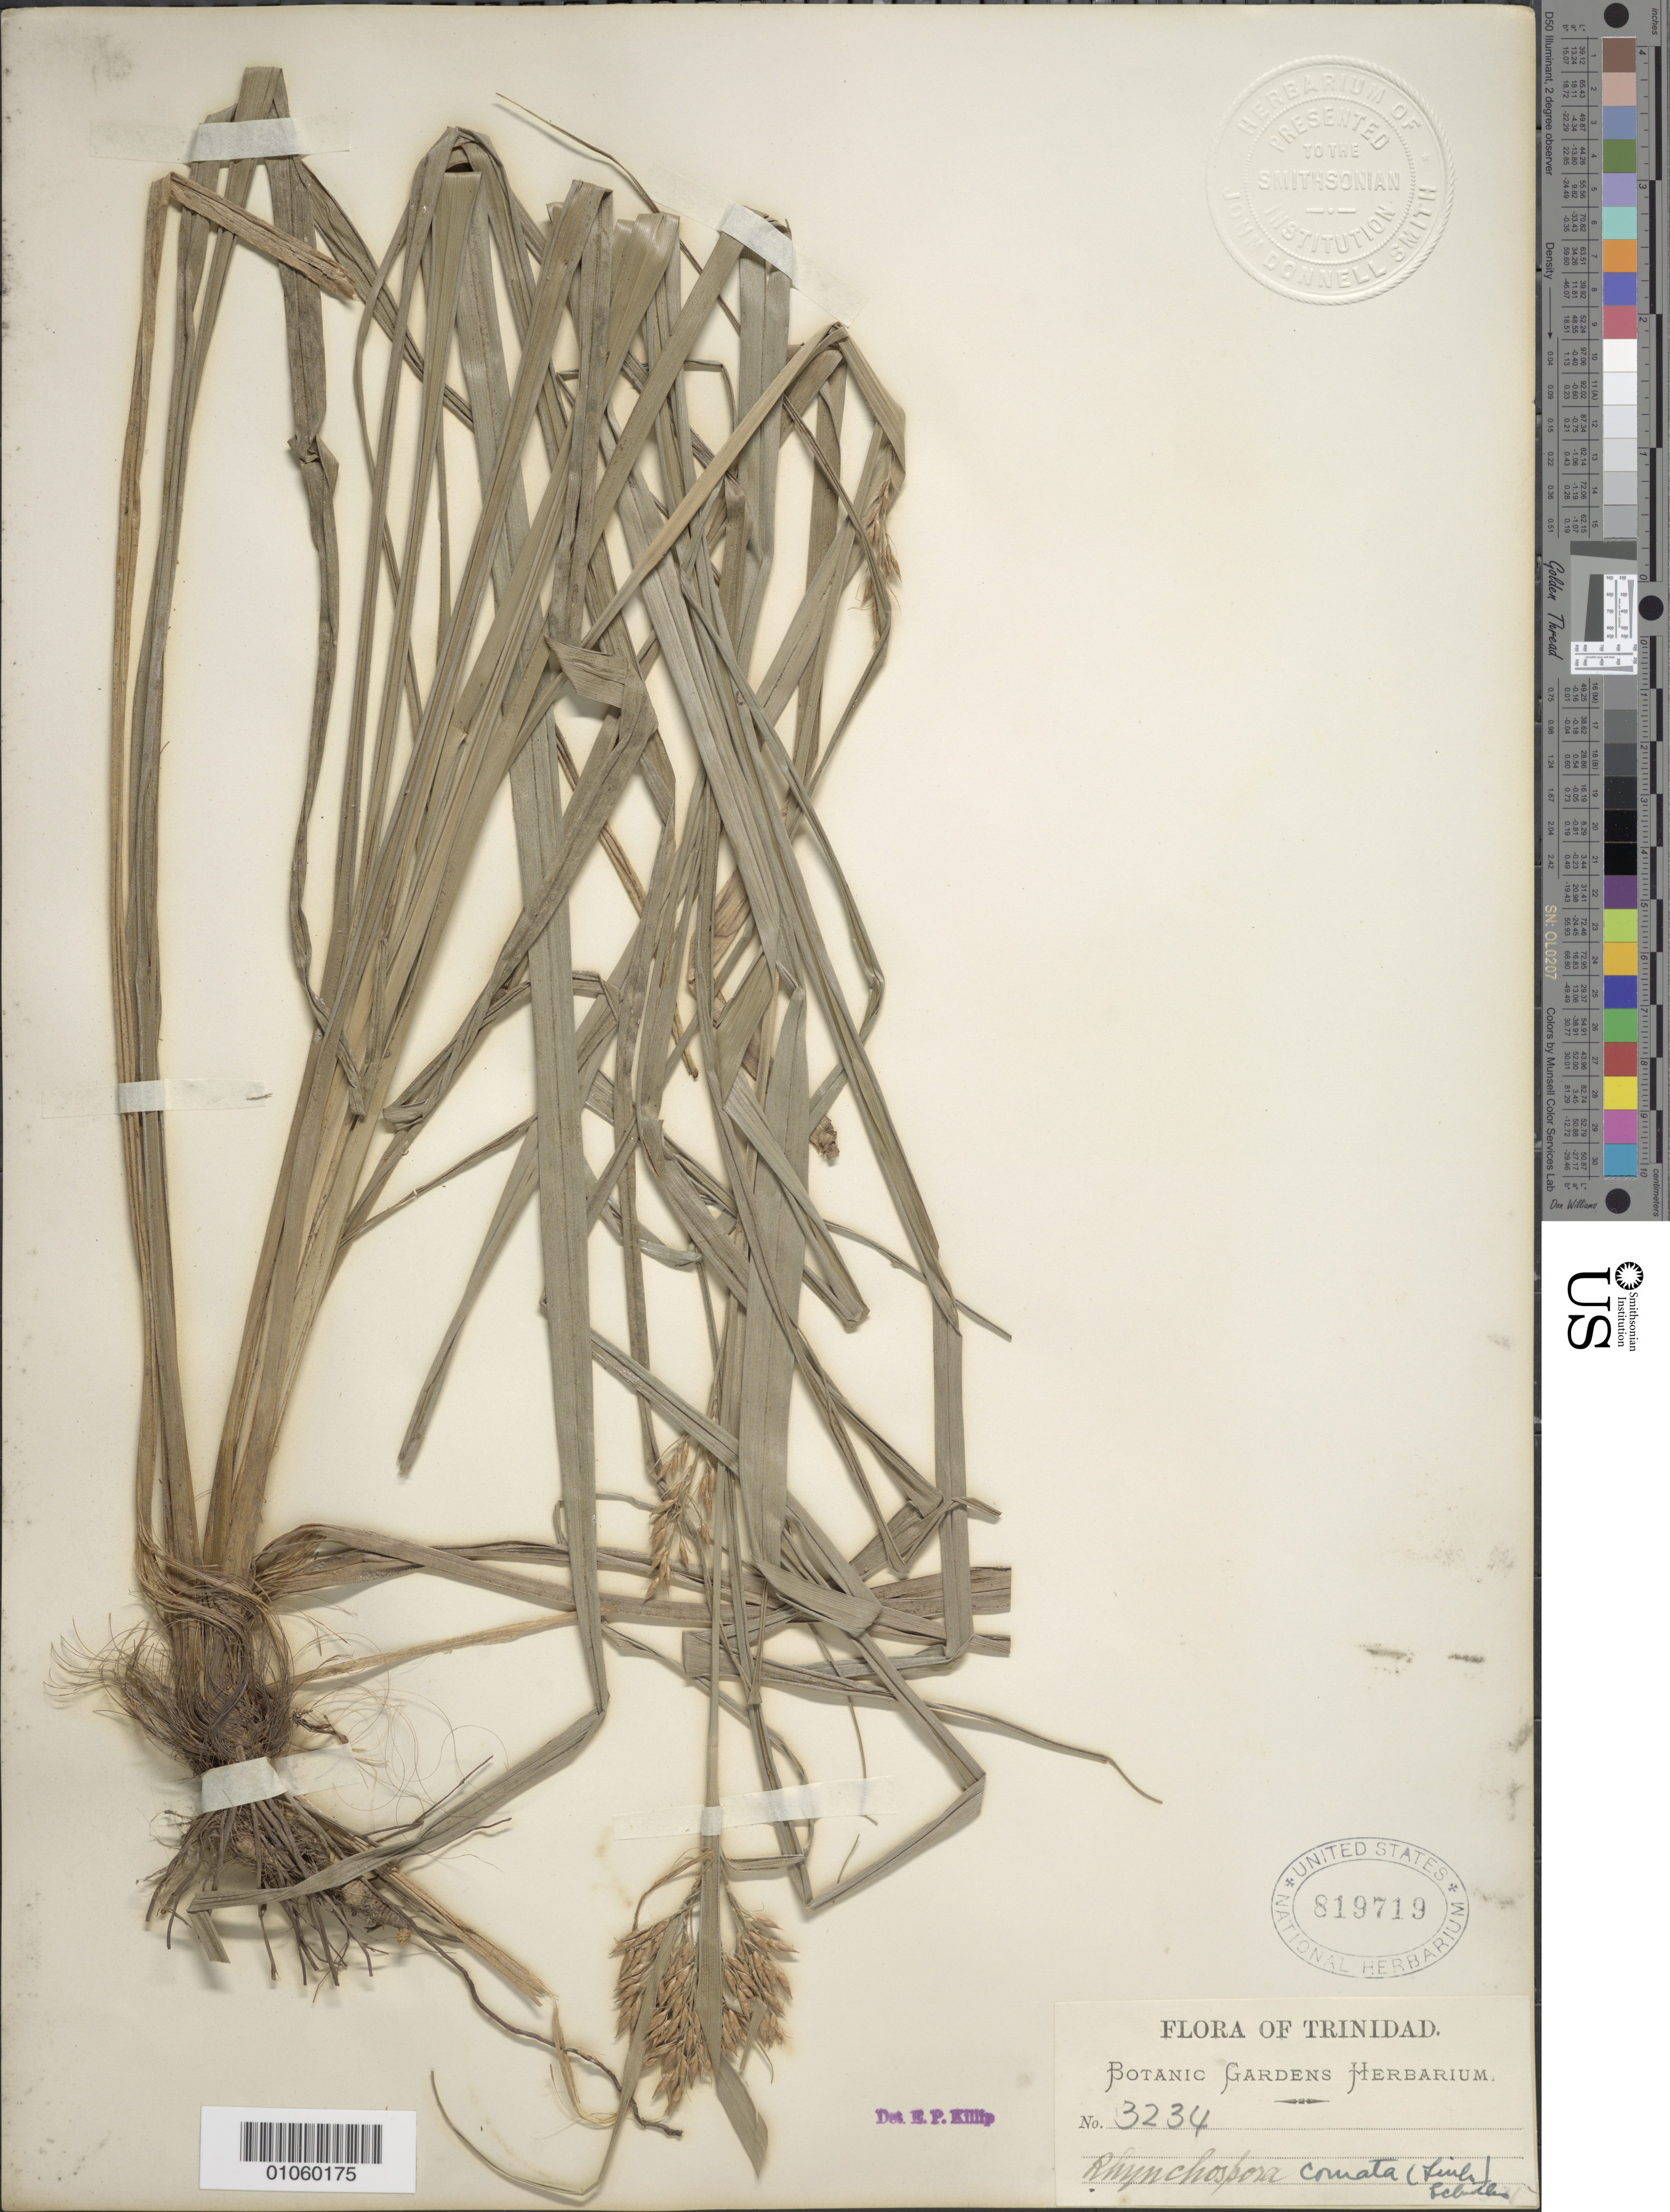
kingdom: Plantae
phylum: Tracheophyta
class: Liliopsida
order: Poales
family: Cyperaceae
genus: Rhynchospora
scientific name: Rhynchospora comata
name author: (Link) Schult.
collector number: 3234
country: Trinidad and Tobago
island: Trinidad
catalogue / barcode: US 819719